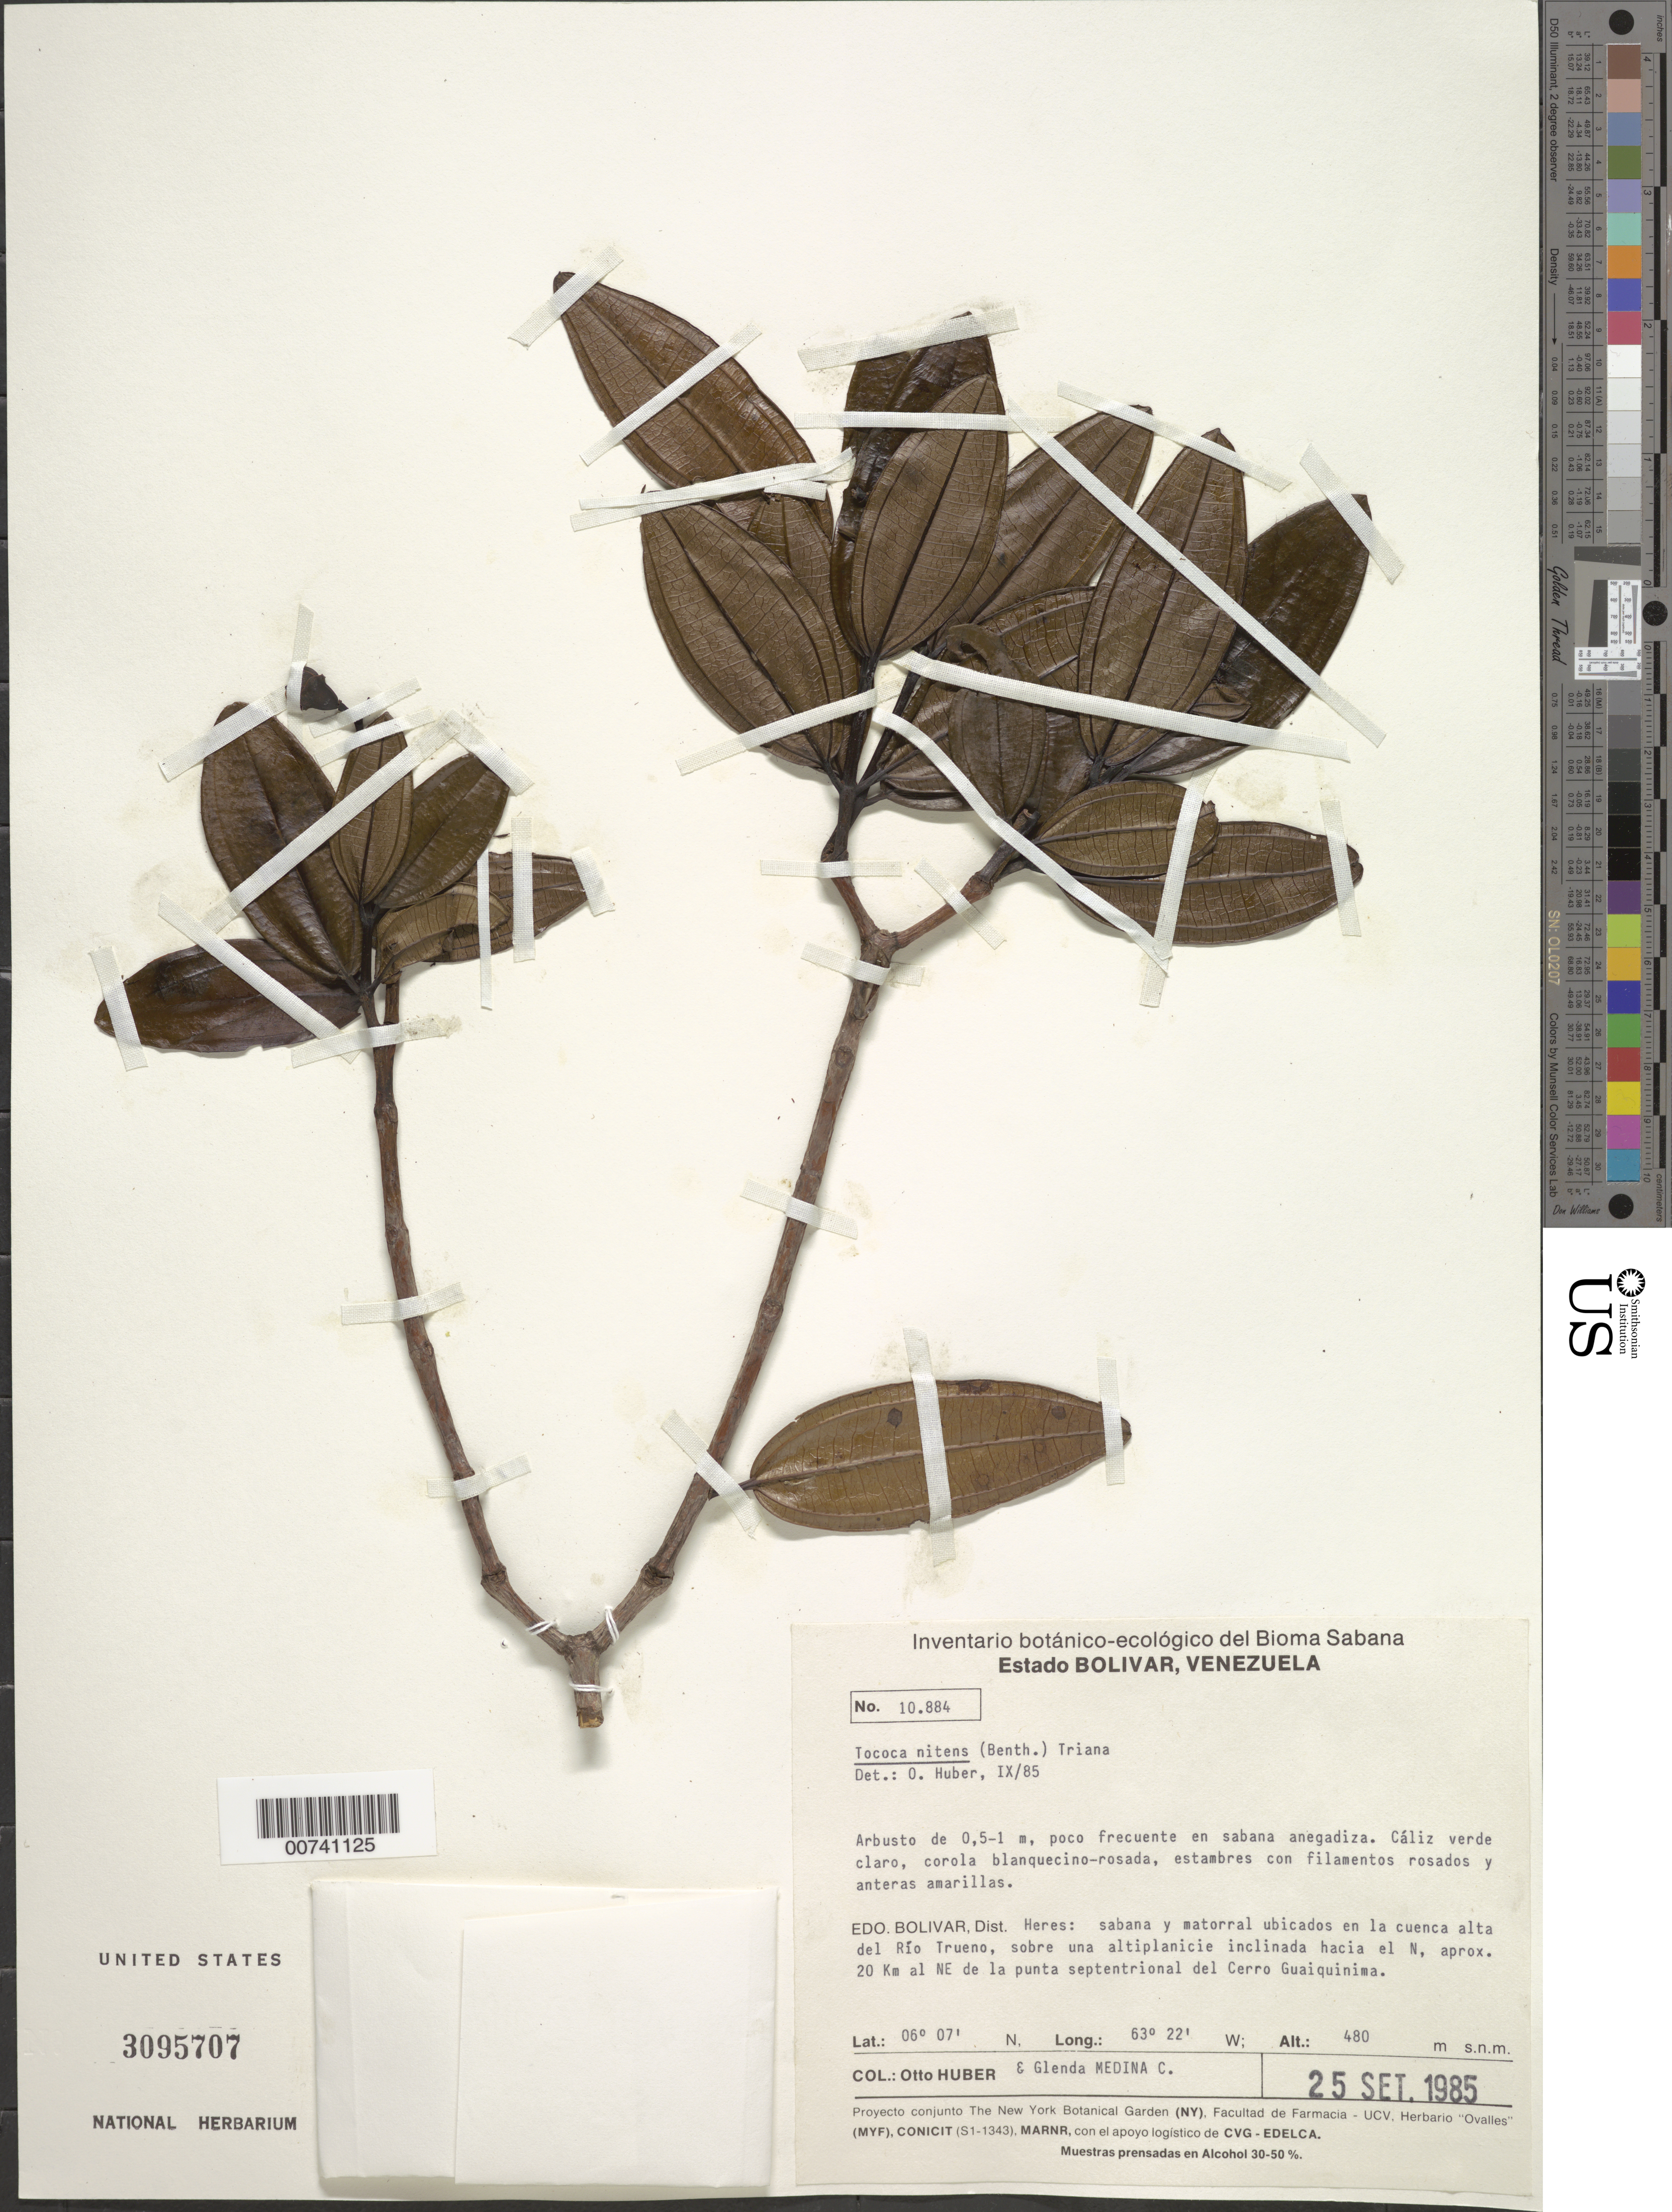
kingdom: Plantae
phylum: Tracheophyta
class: Magnoliopsida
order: Myrtales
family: Melastomataceae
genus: Tococa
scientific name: Tococa nitens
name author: (Benth.) Triana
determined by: Huber, Otto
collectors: O. Huber & G. Medina C.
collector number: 10884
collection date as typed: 25-Sep-85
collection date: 1985-09-25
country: Venezuela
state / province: Bolívar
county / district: Heres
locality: Río Trueno, 20 km al NE de la punta septentríonal del Cerro Guaiquinima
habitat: Sabana y matorral ubicados en las cuenca alta del Rio Trueno, sobre una antiplanicie inclinada hacia el N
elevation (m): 480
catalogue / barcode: US 3095707